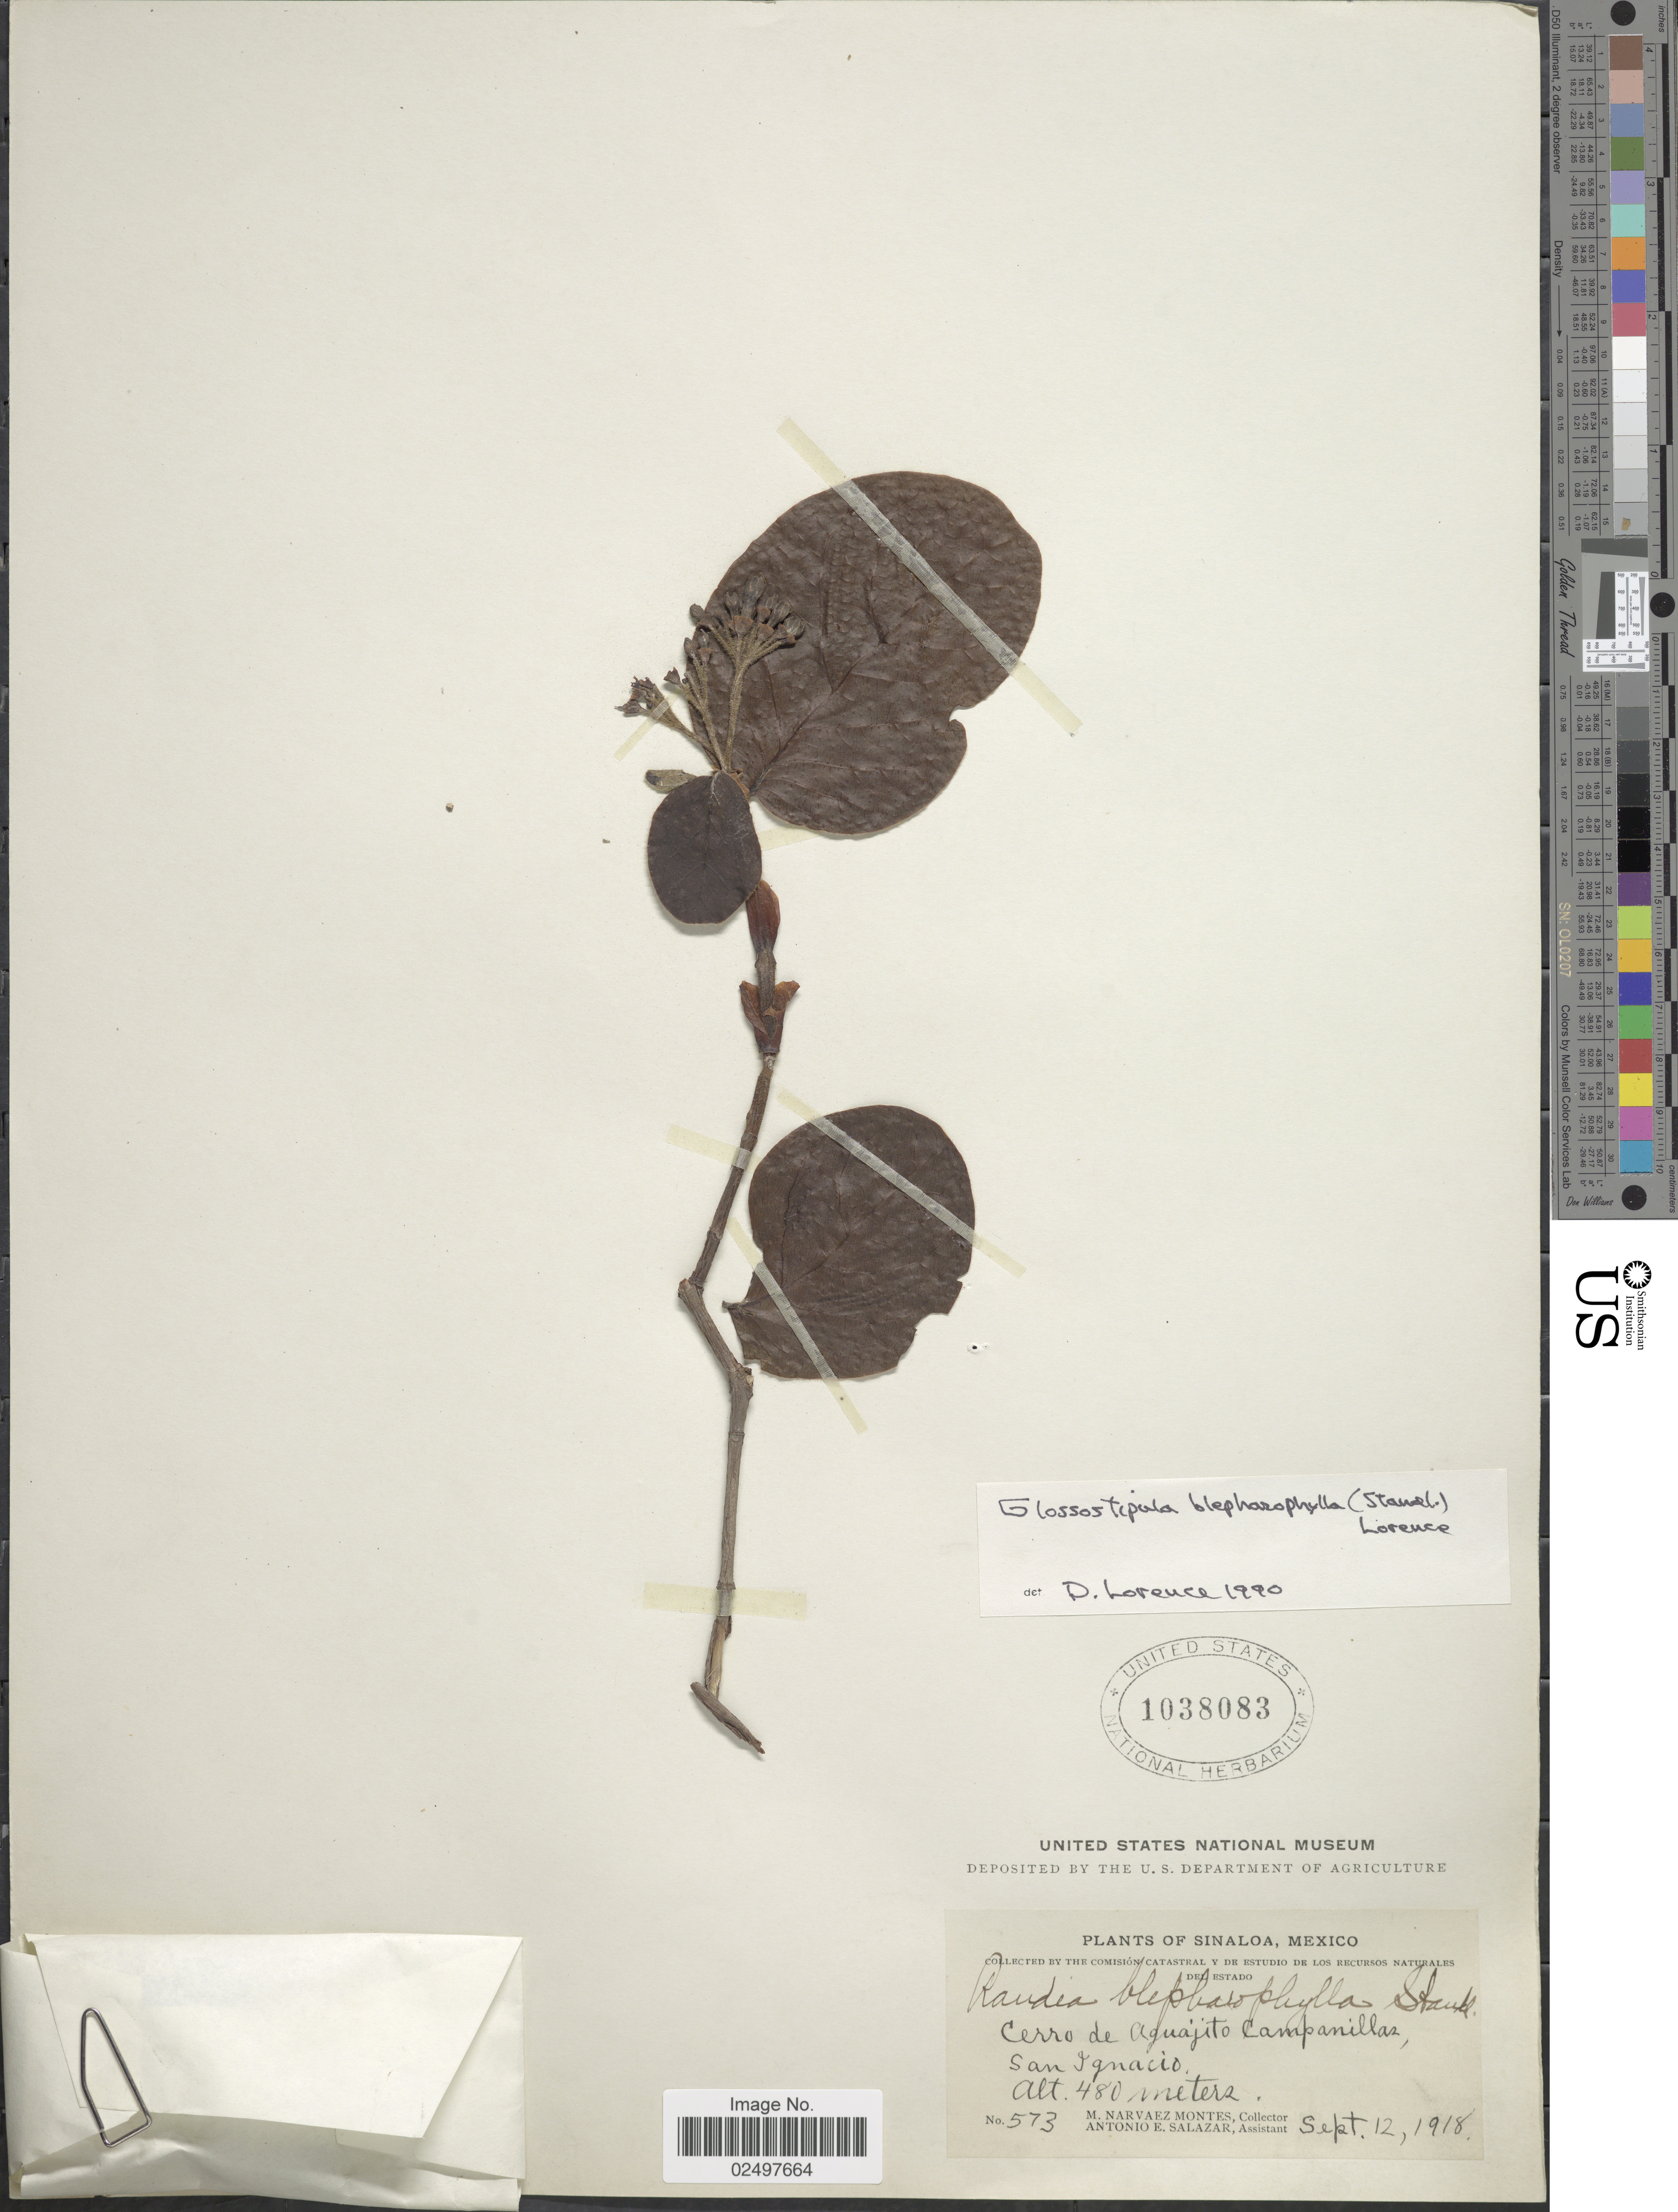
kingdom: Plantae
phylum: Tracheophyta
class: Magnoliopsida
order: Gentianales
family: Rubiaceae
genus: Glossostipula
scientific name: Glossostipula blepharophylla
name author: (Standl.) Lorence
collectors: M. Narvaez-Montes & A. E. Salazar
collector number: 573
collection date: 1918-09-12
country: Mexico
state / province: Sinaloa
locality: Cerro de Aguajito Campanillas, San Ignacio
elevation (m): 480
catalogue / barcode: US 1038083